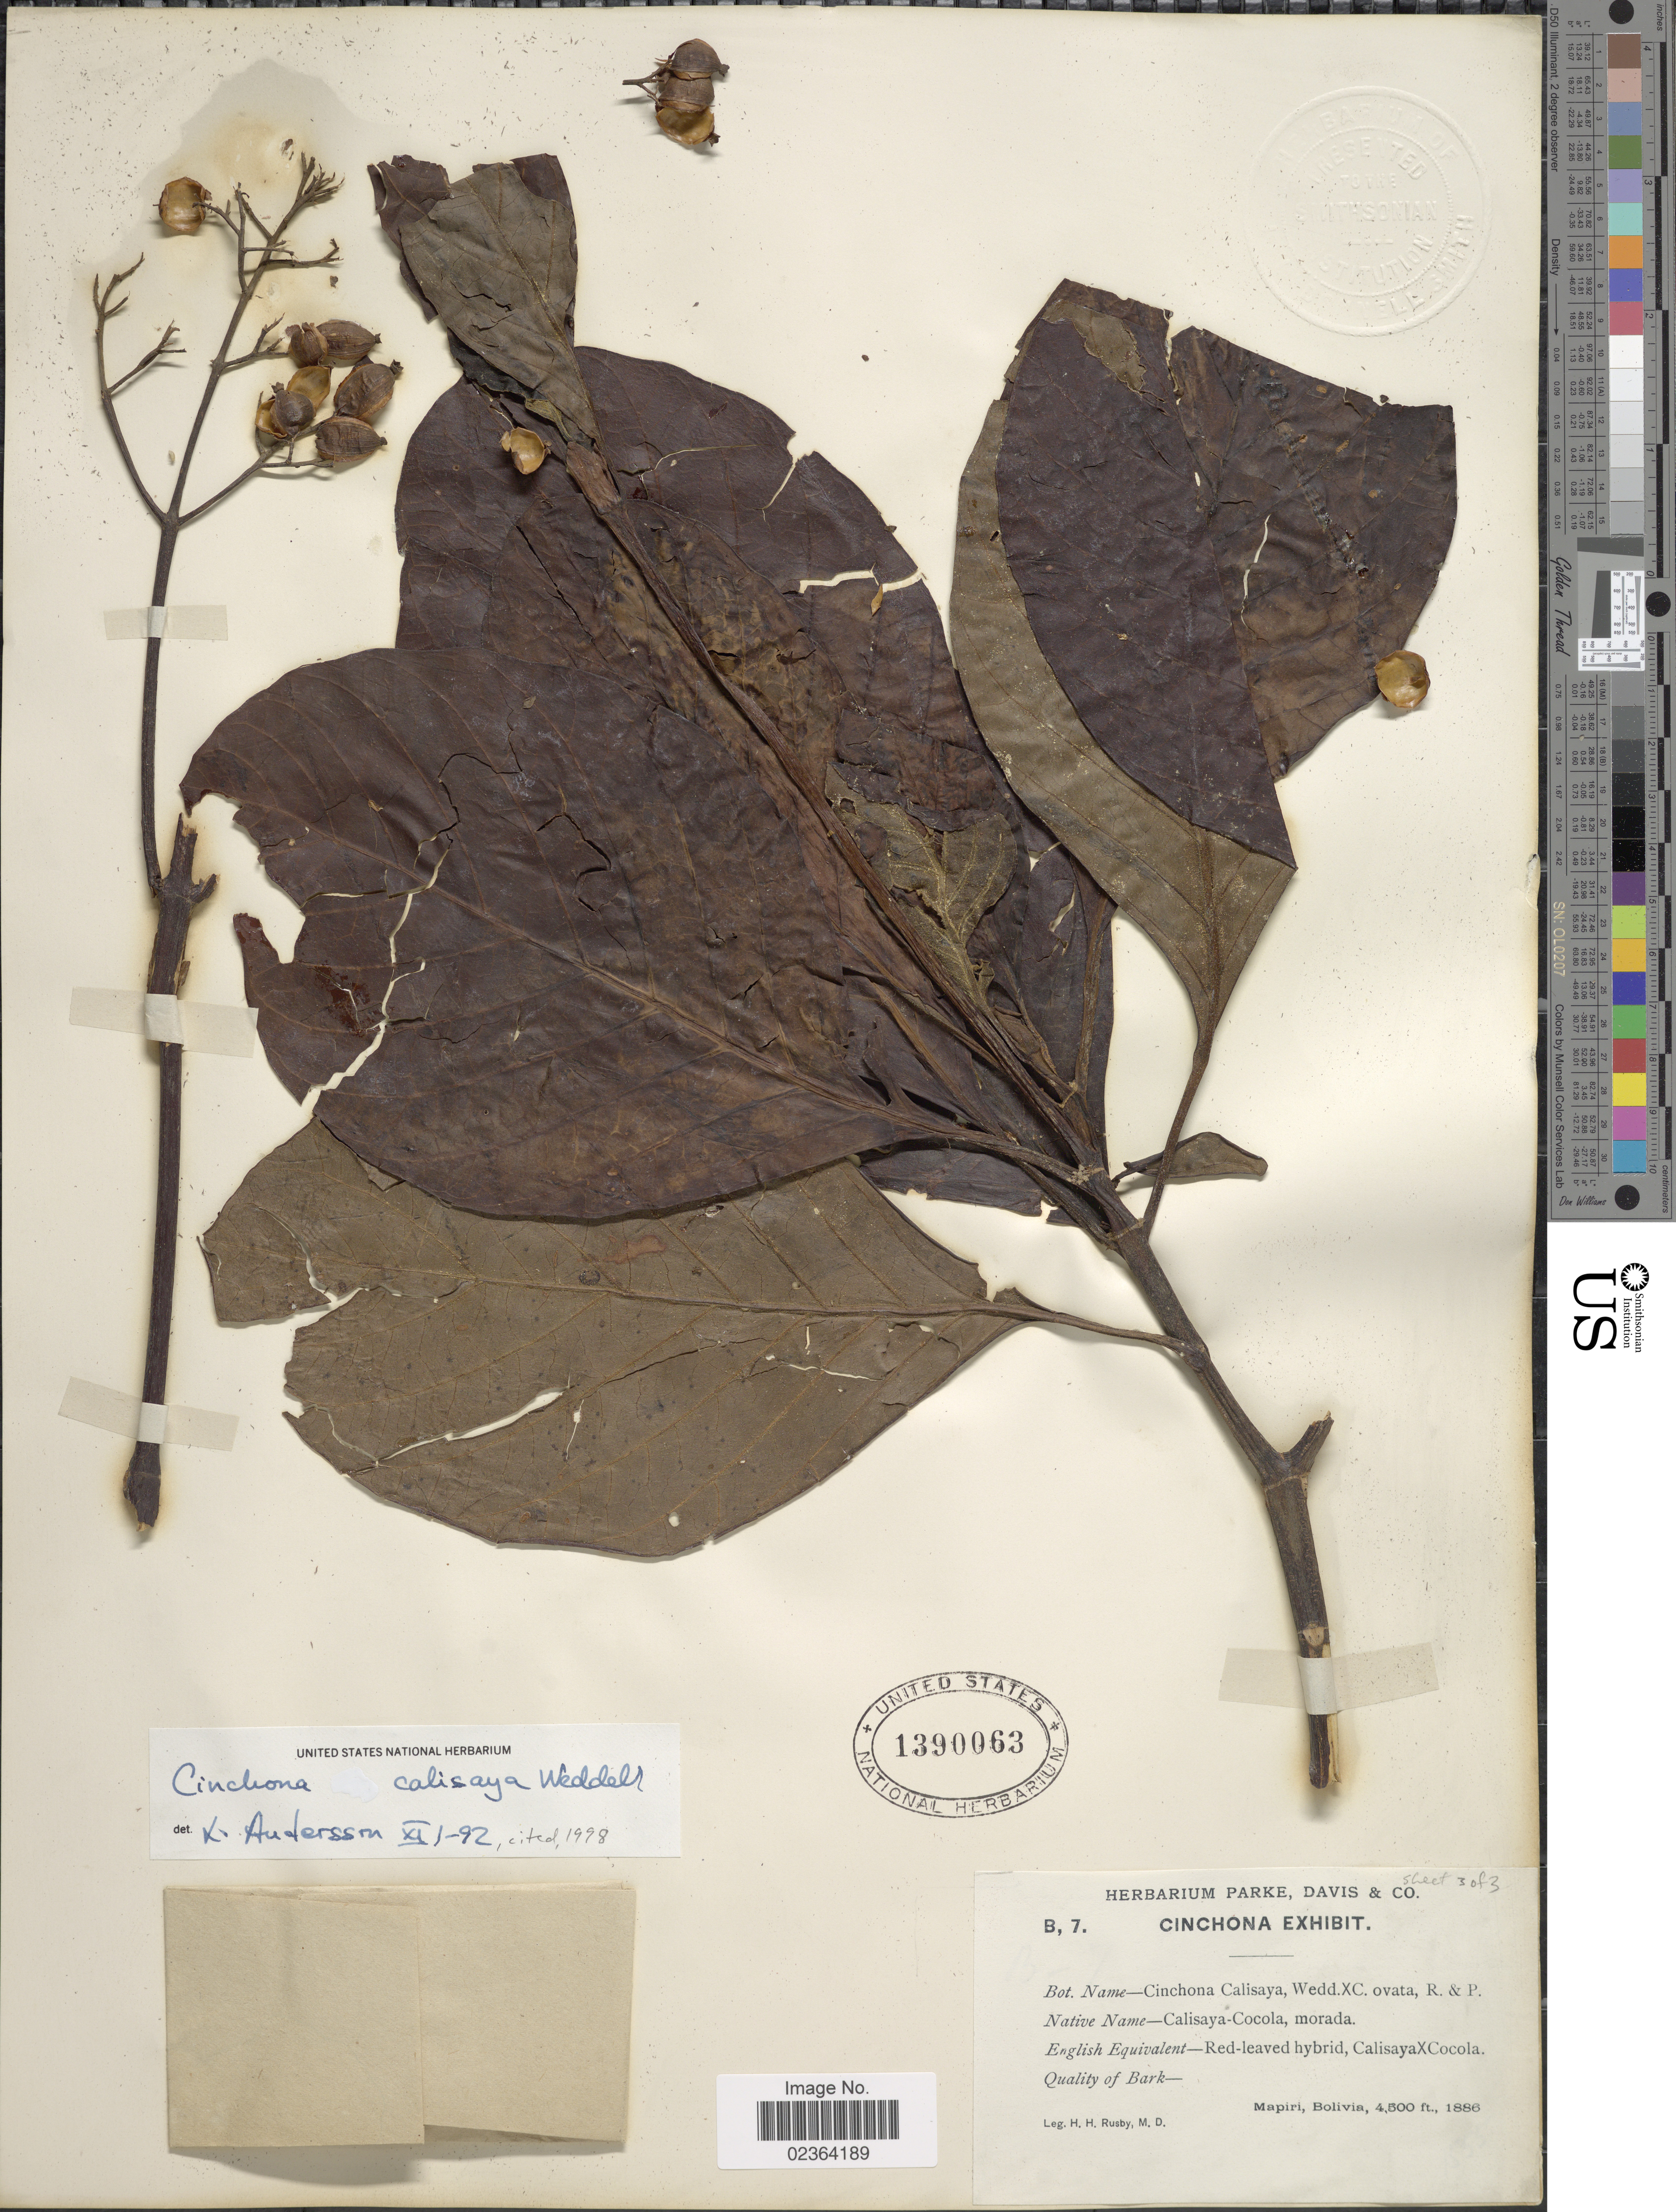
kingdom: Plantae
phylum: Tracheophyta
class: Magnoliopsida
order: Gentianales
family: Rubiaceae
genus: Cinchona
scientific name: Cinchona calisaya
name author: Wedd.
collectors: H. H. Rusby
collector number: B, 7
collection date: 1886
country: Bolivia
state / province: La Páz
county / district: Larecaja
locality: Mapiri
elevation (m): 1372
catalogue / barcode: US 1390063